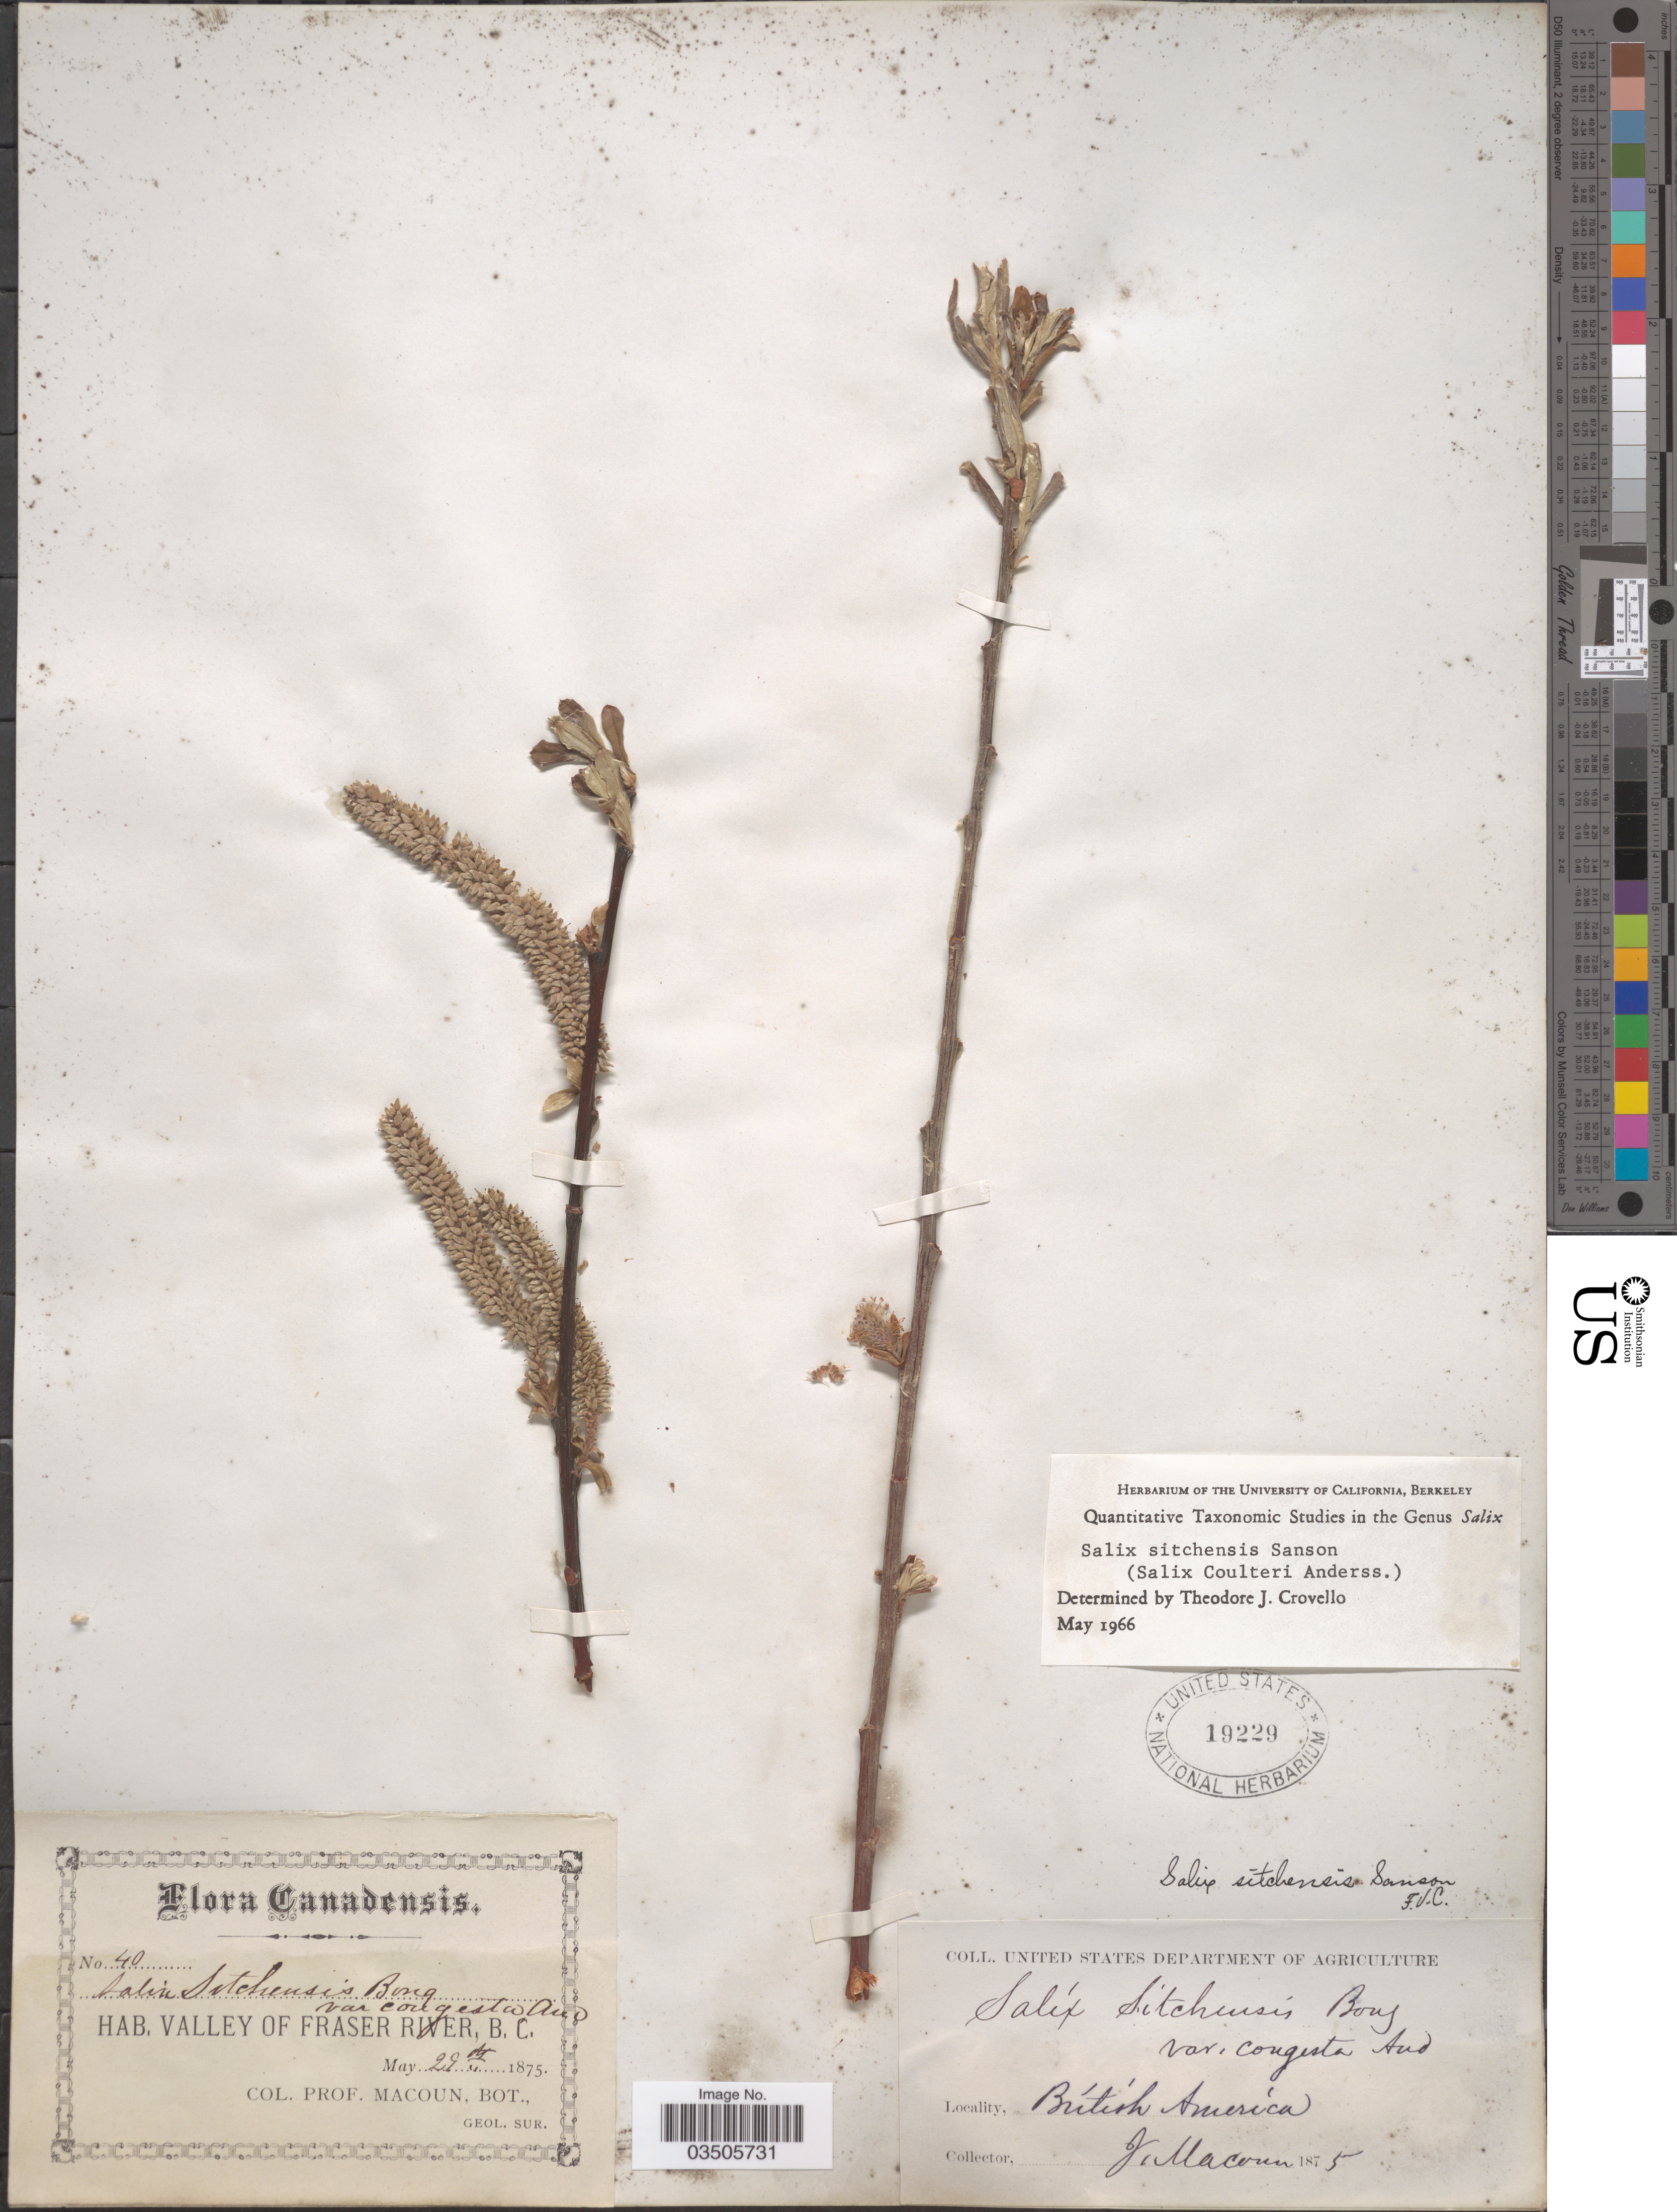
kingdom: Plantae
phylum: Tracheophyta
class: Magnoliopsida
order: Malpighiales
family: Salicaceae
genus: Salix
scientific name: Salix sitchensis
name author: Sanson ex Bong.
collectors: J. Macoun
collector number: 40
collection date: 1875-05-29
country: Canada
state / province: British Columbia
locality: British America. Valley of Fraser River.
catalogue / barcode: US 19229